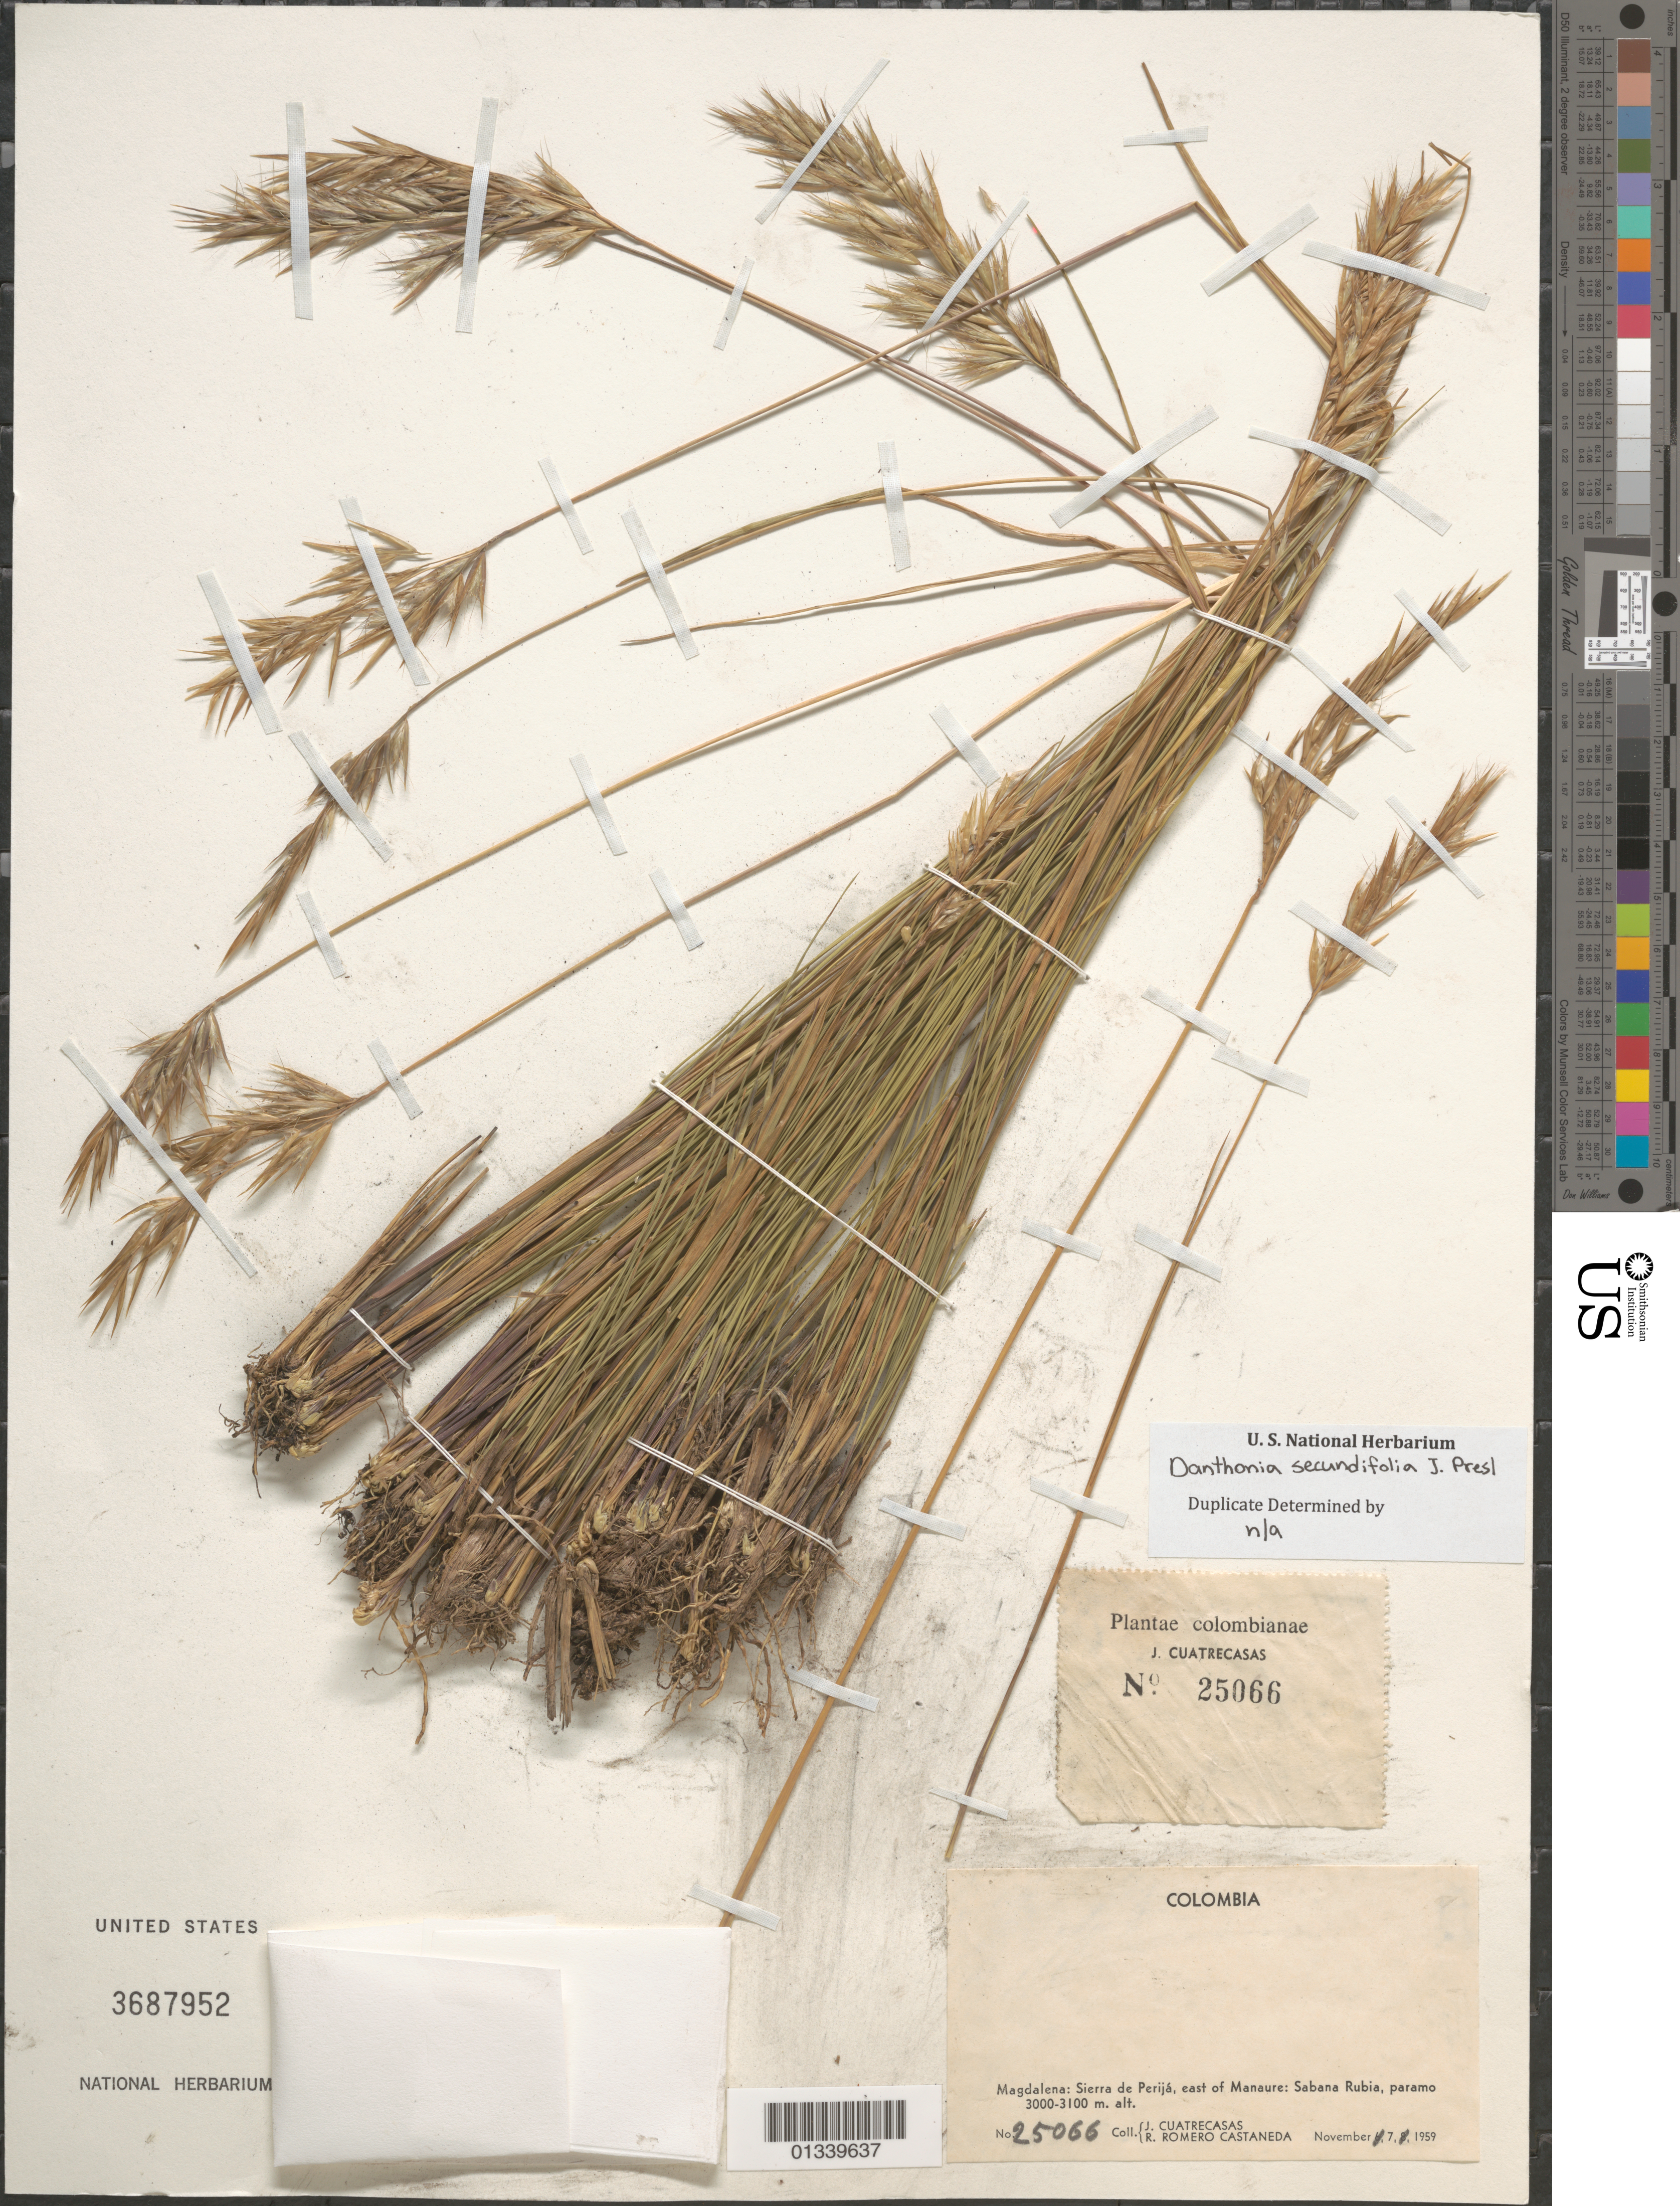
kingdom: Plantae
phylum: Tracheophyta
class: Liliopsida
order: Poales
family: Poaceae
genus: Danthonia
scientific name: Danthonia secundiflora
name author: J. Presl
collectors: J. Cuatrecasas & R. Romero Castañeda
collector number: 25066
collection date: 1959-11-07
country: Colombia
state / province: Magdalena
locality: Sierrde Perija, east of Manaure: Sabana Pubia.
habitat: Paramo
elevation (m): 3000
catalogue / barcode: US 3687952